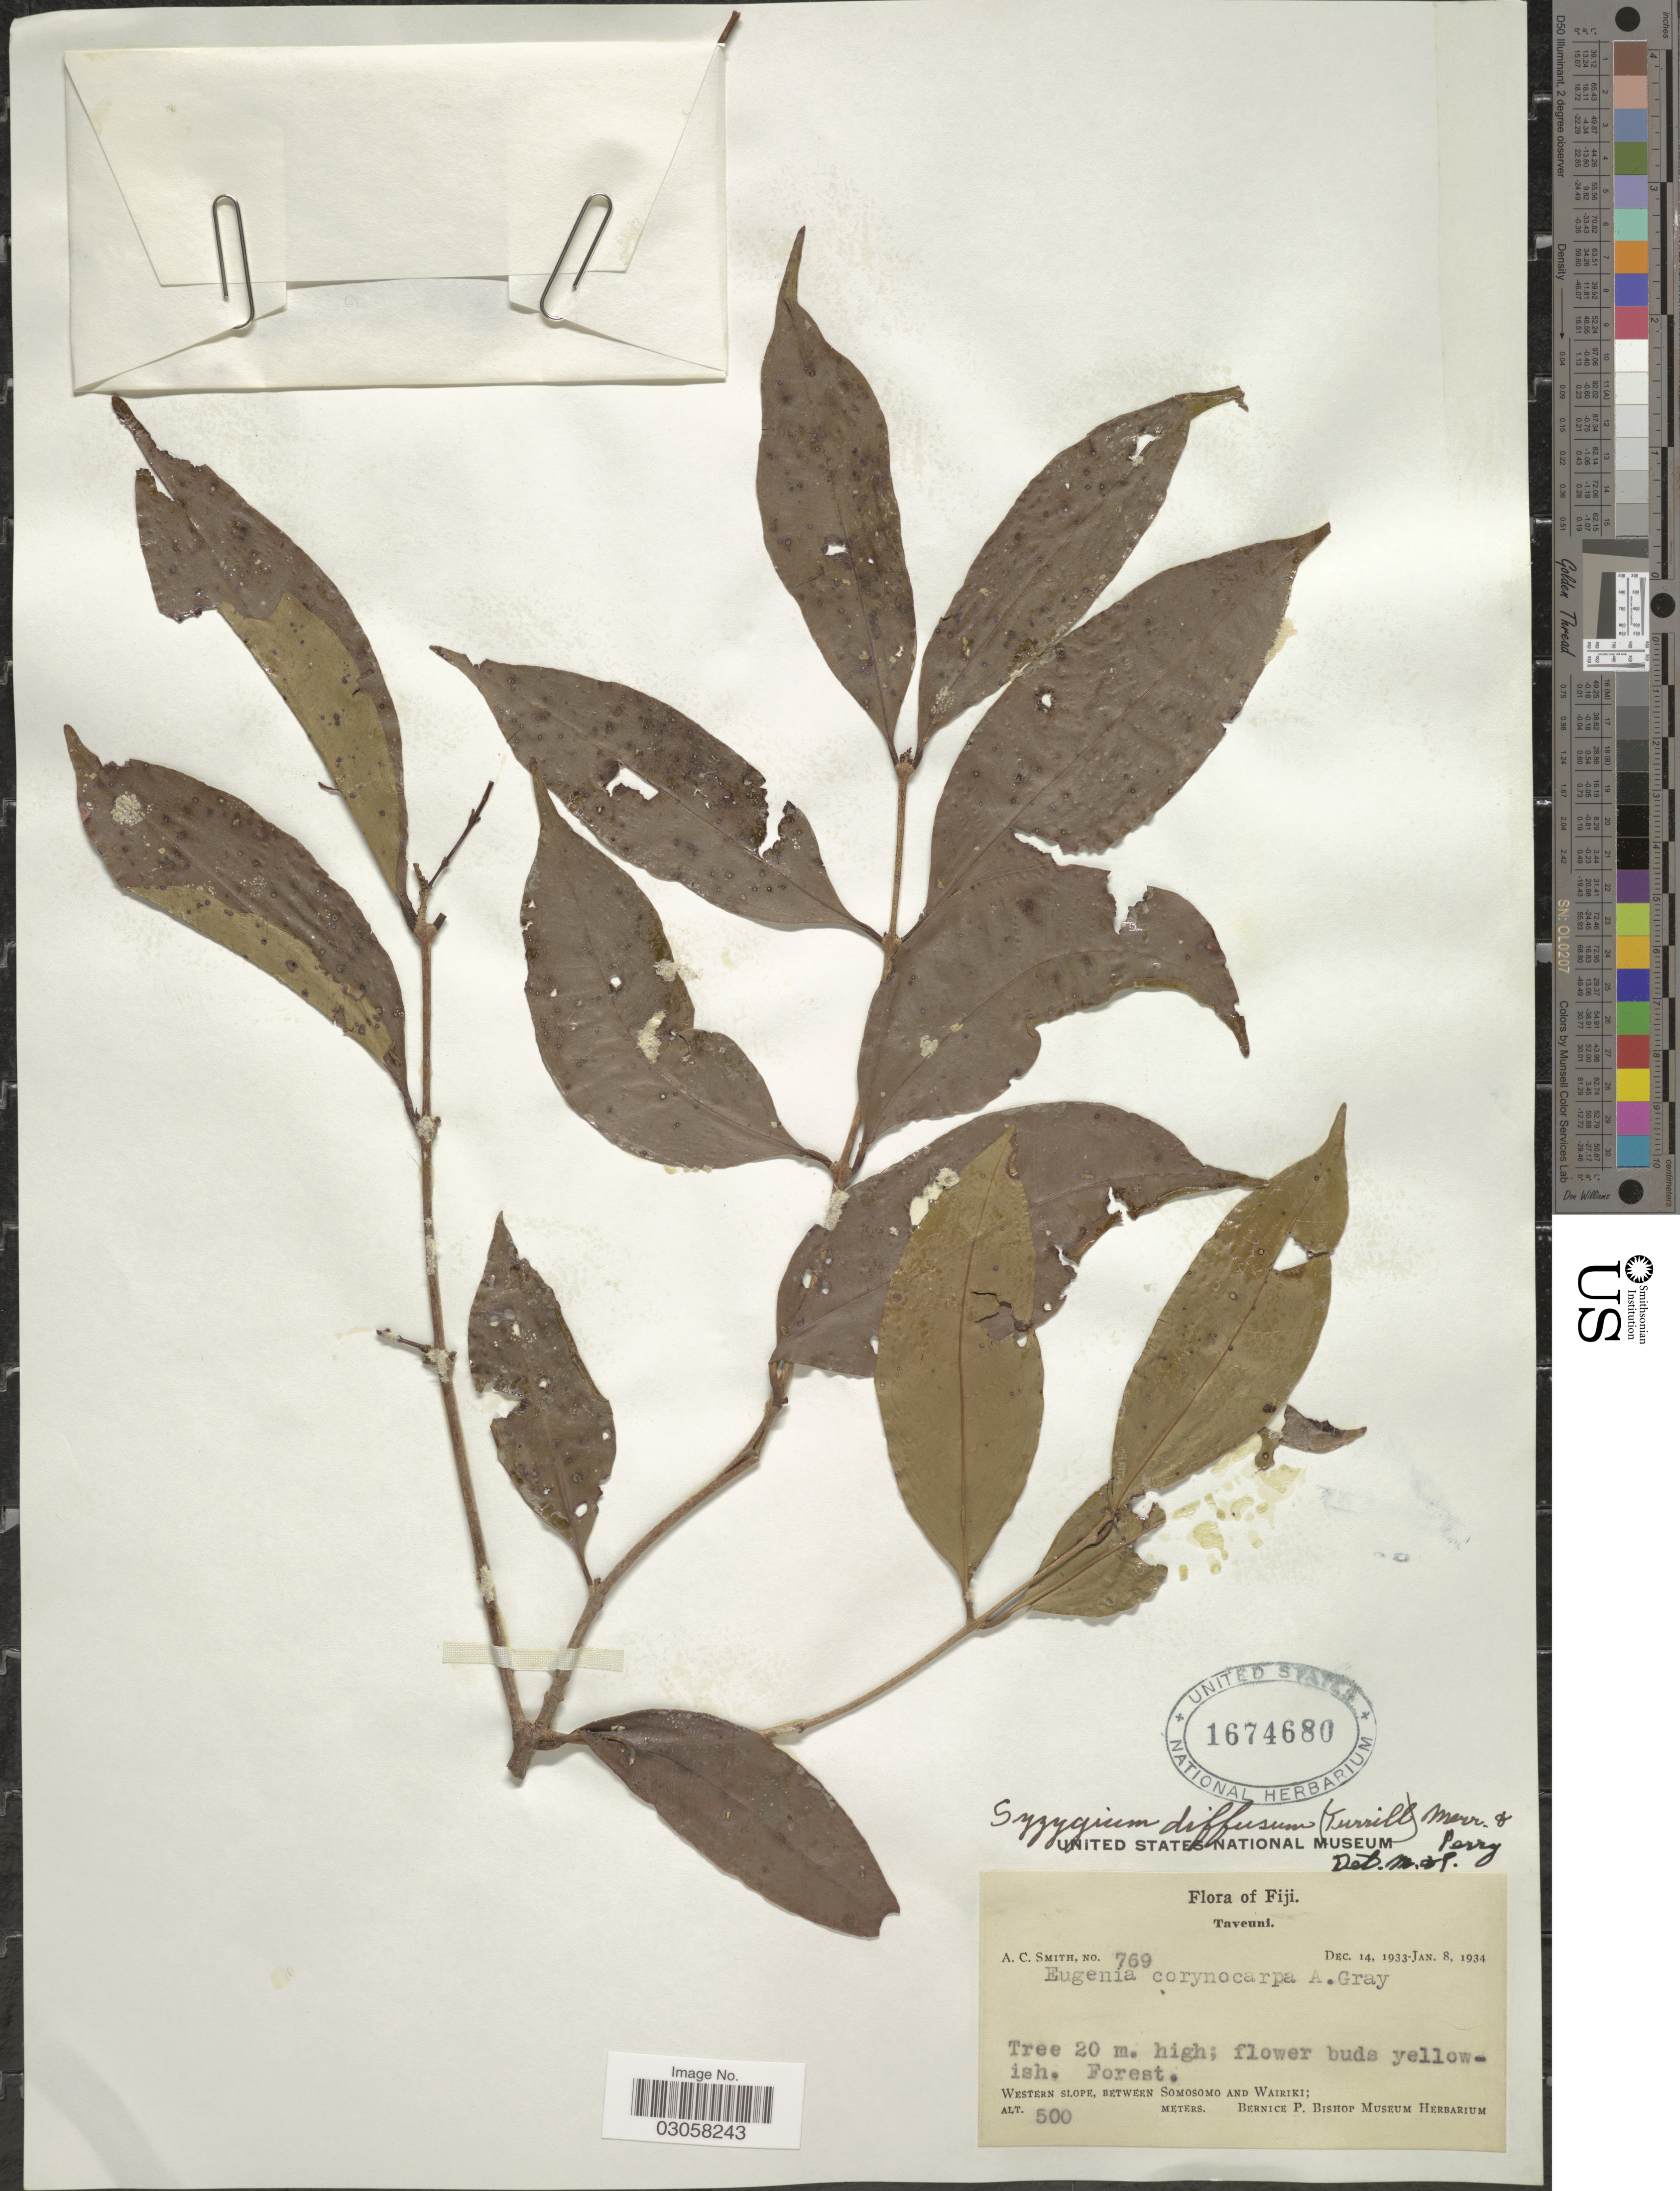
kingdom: Plantae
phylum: Tracheophyta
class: Magnoliopsida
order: Myrtales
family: Myrtaceae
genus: Syzygium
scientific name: Syzygium diffusum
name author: (Turill) Merr. & L.M. Perry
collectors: A. C. Smith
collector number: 769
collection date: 1933-12-14/1934-01-08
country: Fiji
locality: Taveuni. Western slope, between Somosomo and Wairiki.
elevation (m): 500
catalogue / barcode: US 1674680